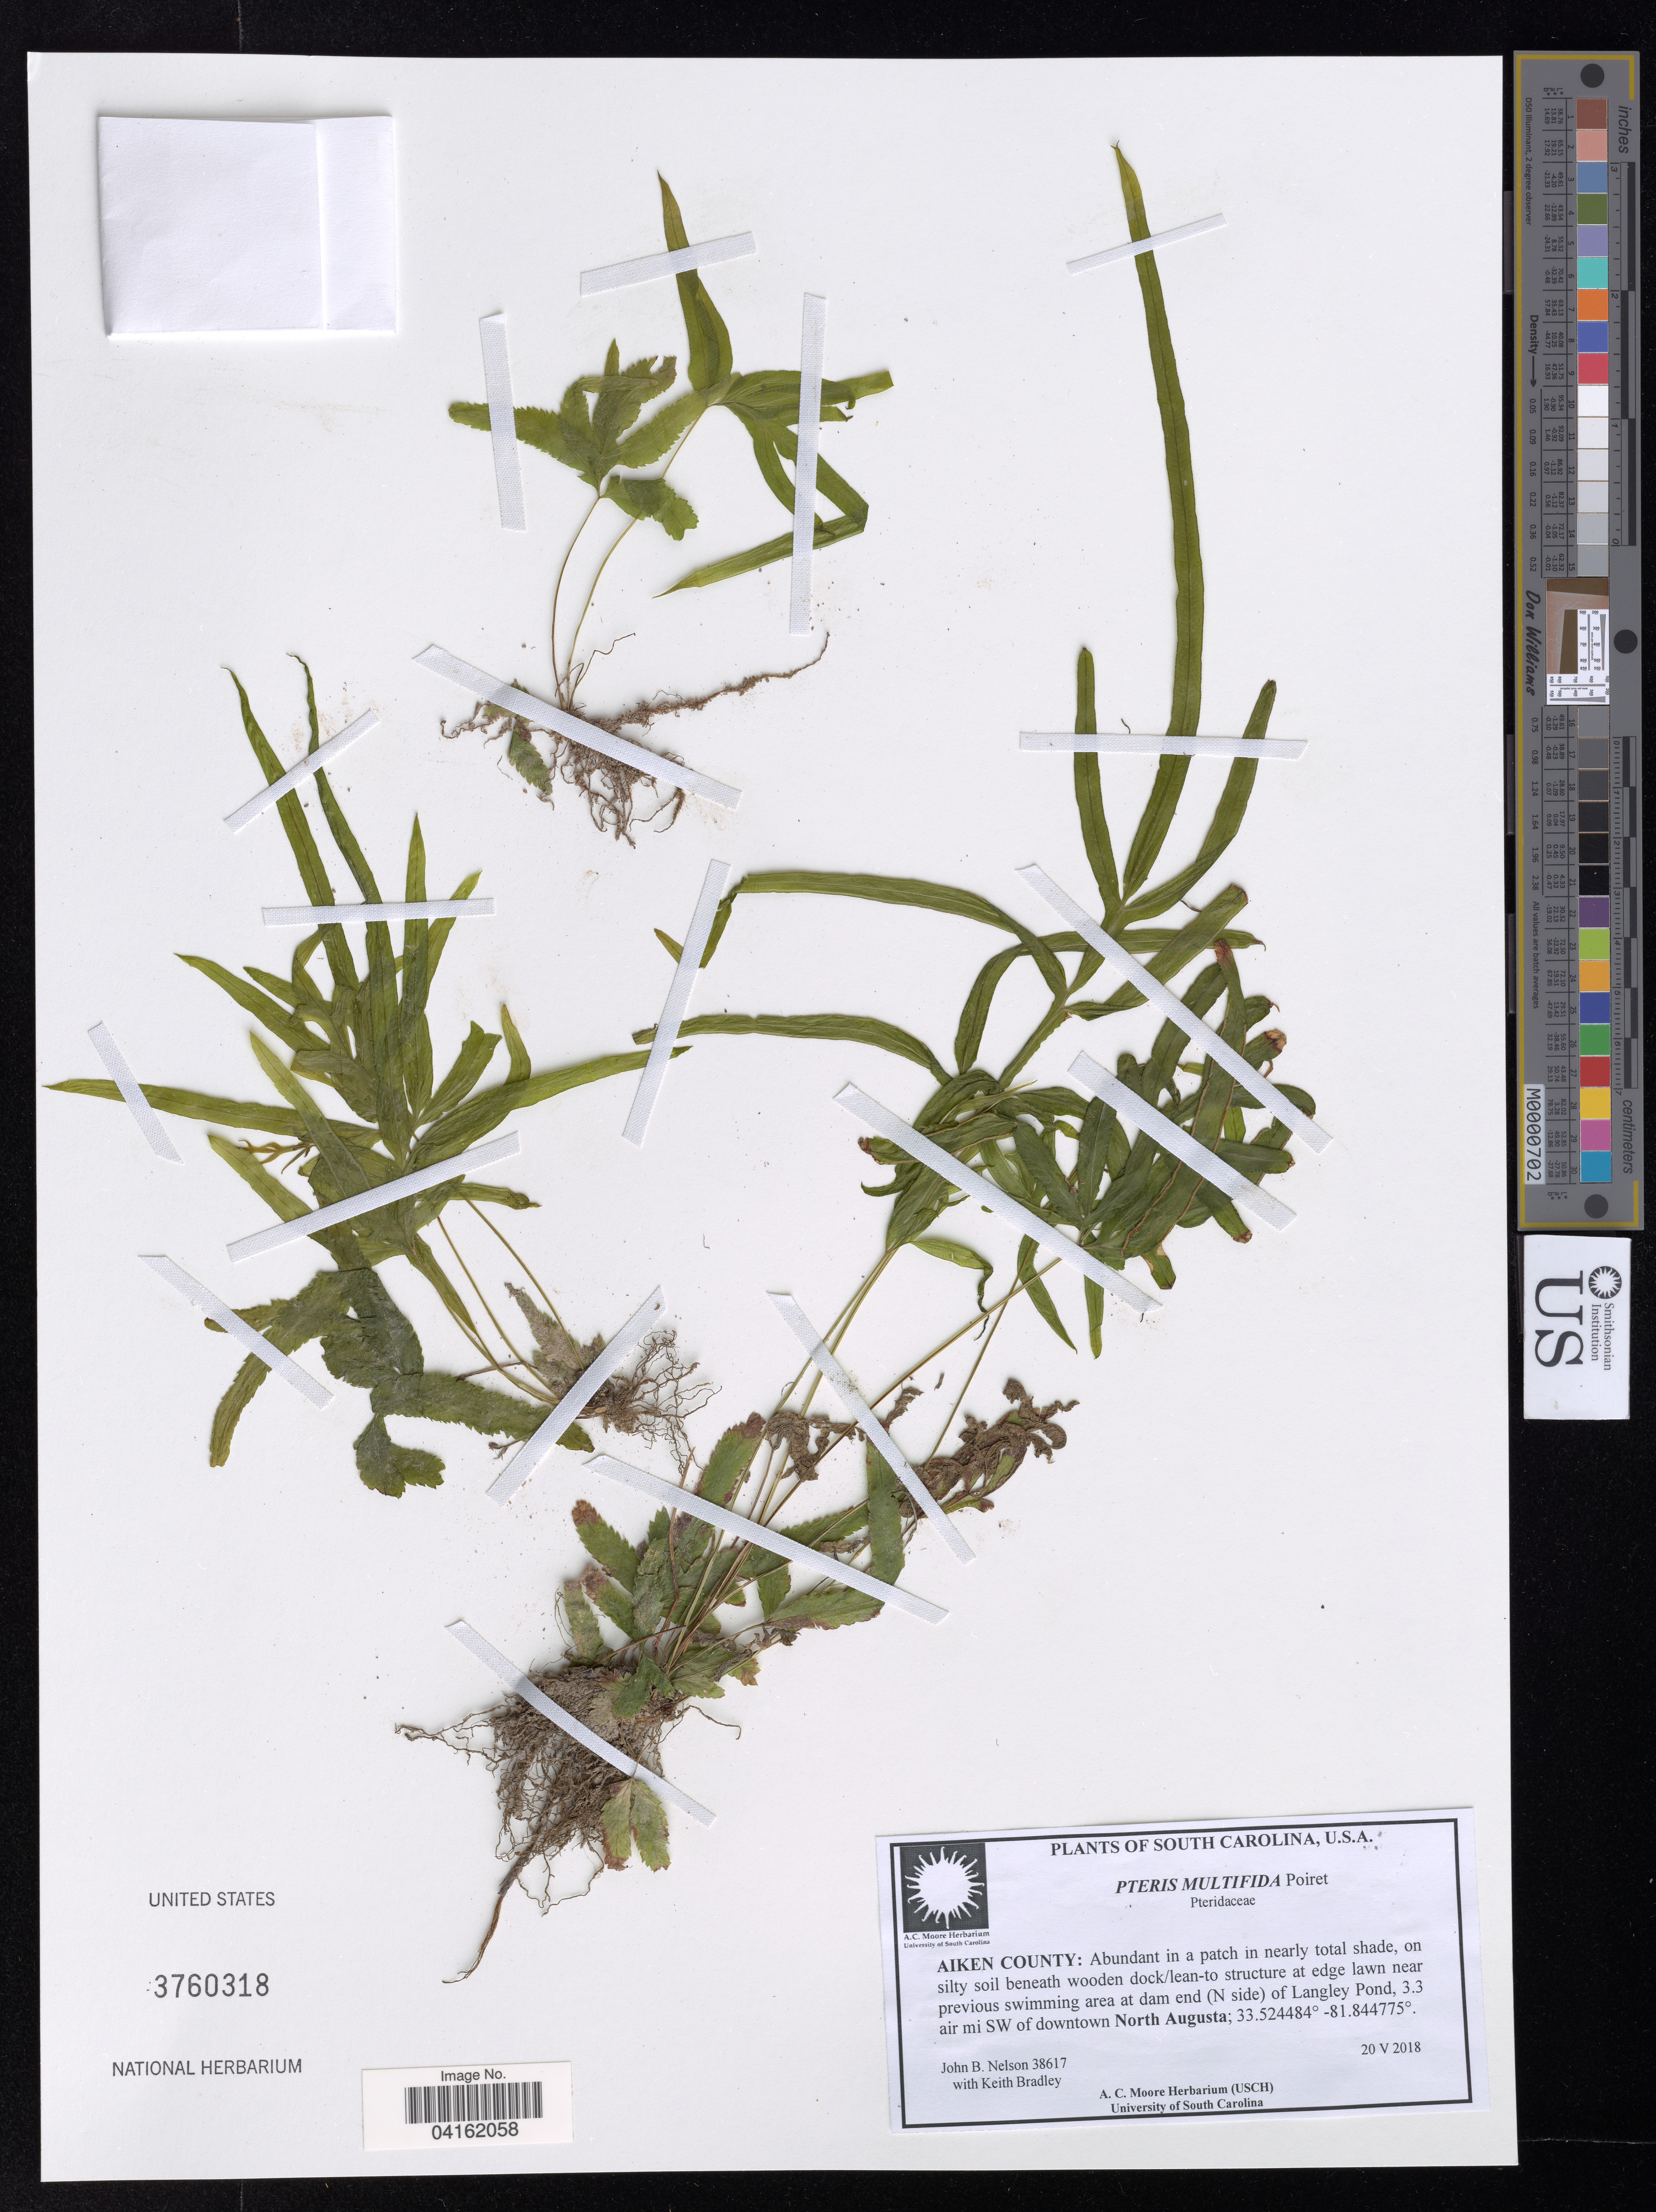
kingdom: Plantae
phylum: Tracheophyta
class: Polypodiopsida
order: Polypodiales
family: Pteridaceae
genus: Pteris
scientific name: Pteris multifida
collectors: J. Nelson & K. Bradley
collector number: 38617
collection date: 2018-05-20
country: United States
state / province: South Carolina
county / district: Aiken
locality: Aiken County: Abundant in patch in nearly total shade, on silty soil beneath wooden dock/lean-to structure at edge lawn near previous swimming area at dam end (N side) of Langley Pond, 3.3 air mi SW of downtown North Augusta.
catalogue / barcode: US 3760318